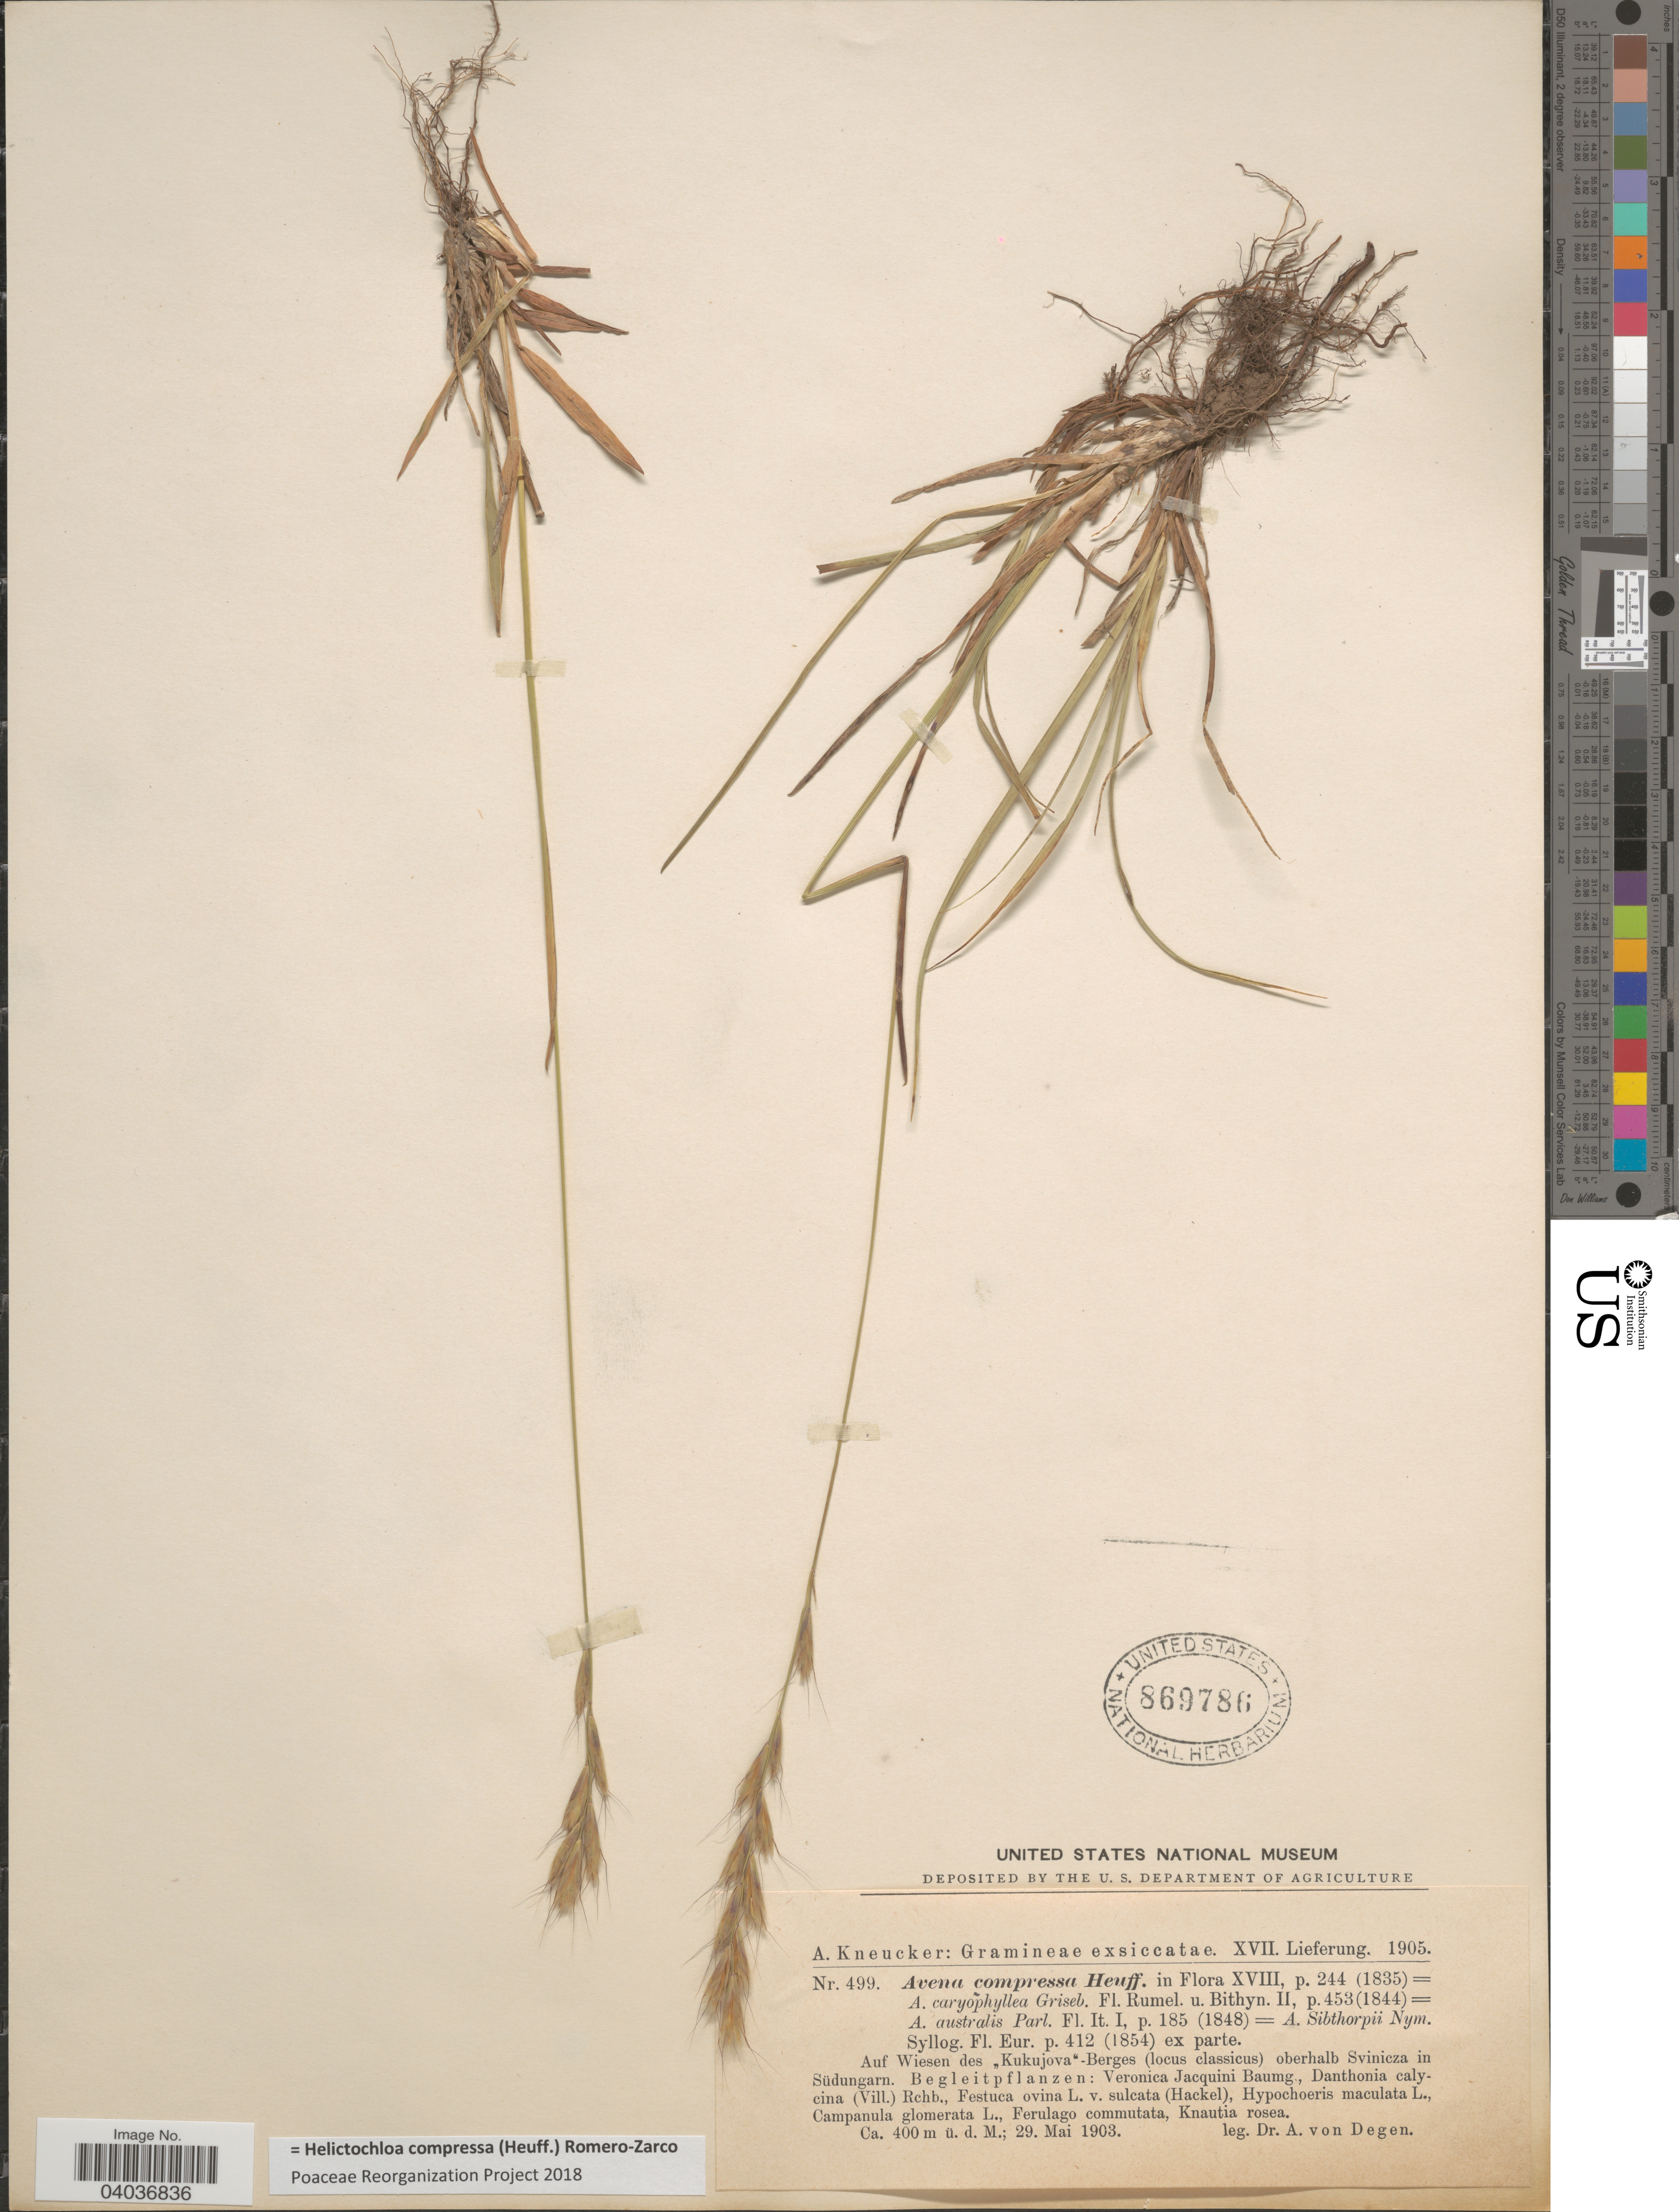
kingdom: Plantae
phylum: Tracheophyta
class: Liliopsida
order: Poales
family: Poaceae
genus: Helictochloa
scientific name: Helictochloa compressa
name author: (Heuff.) Romero Zarco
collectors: A. von Degen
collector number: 499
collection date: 1903-05-29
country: Croatia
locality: Auf Wiesen des "Kukujova"-Berges (locus classicus) oberhalb Svinicza in Südungarn.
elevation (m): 400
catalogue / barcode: US 869786